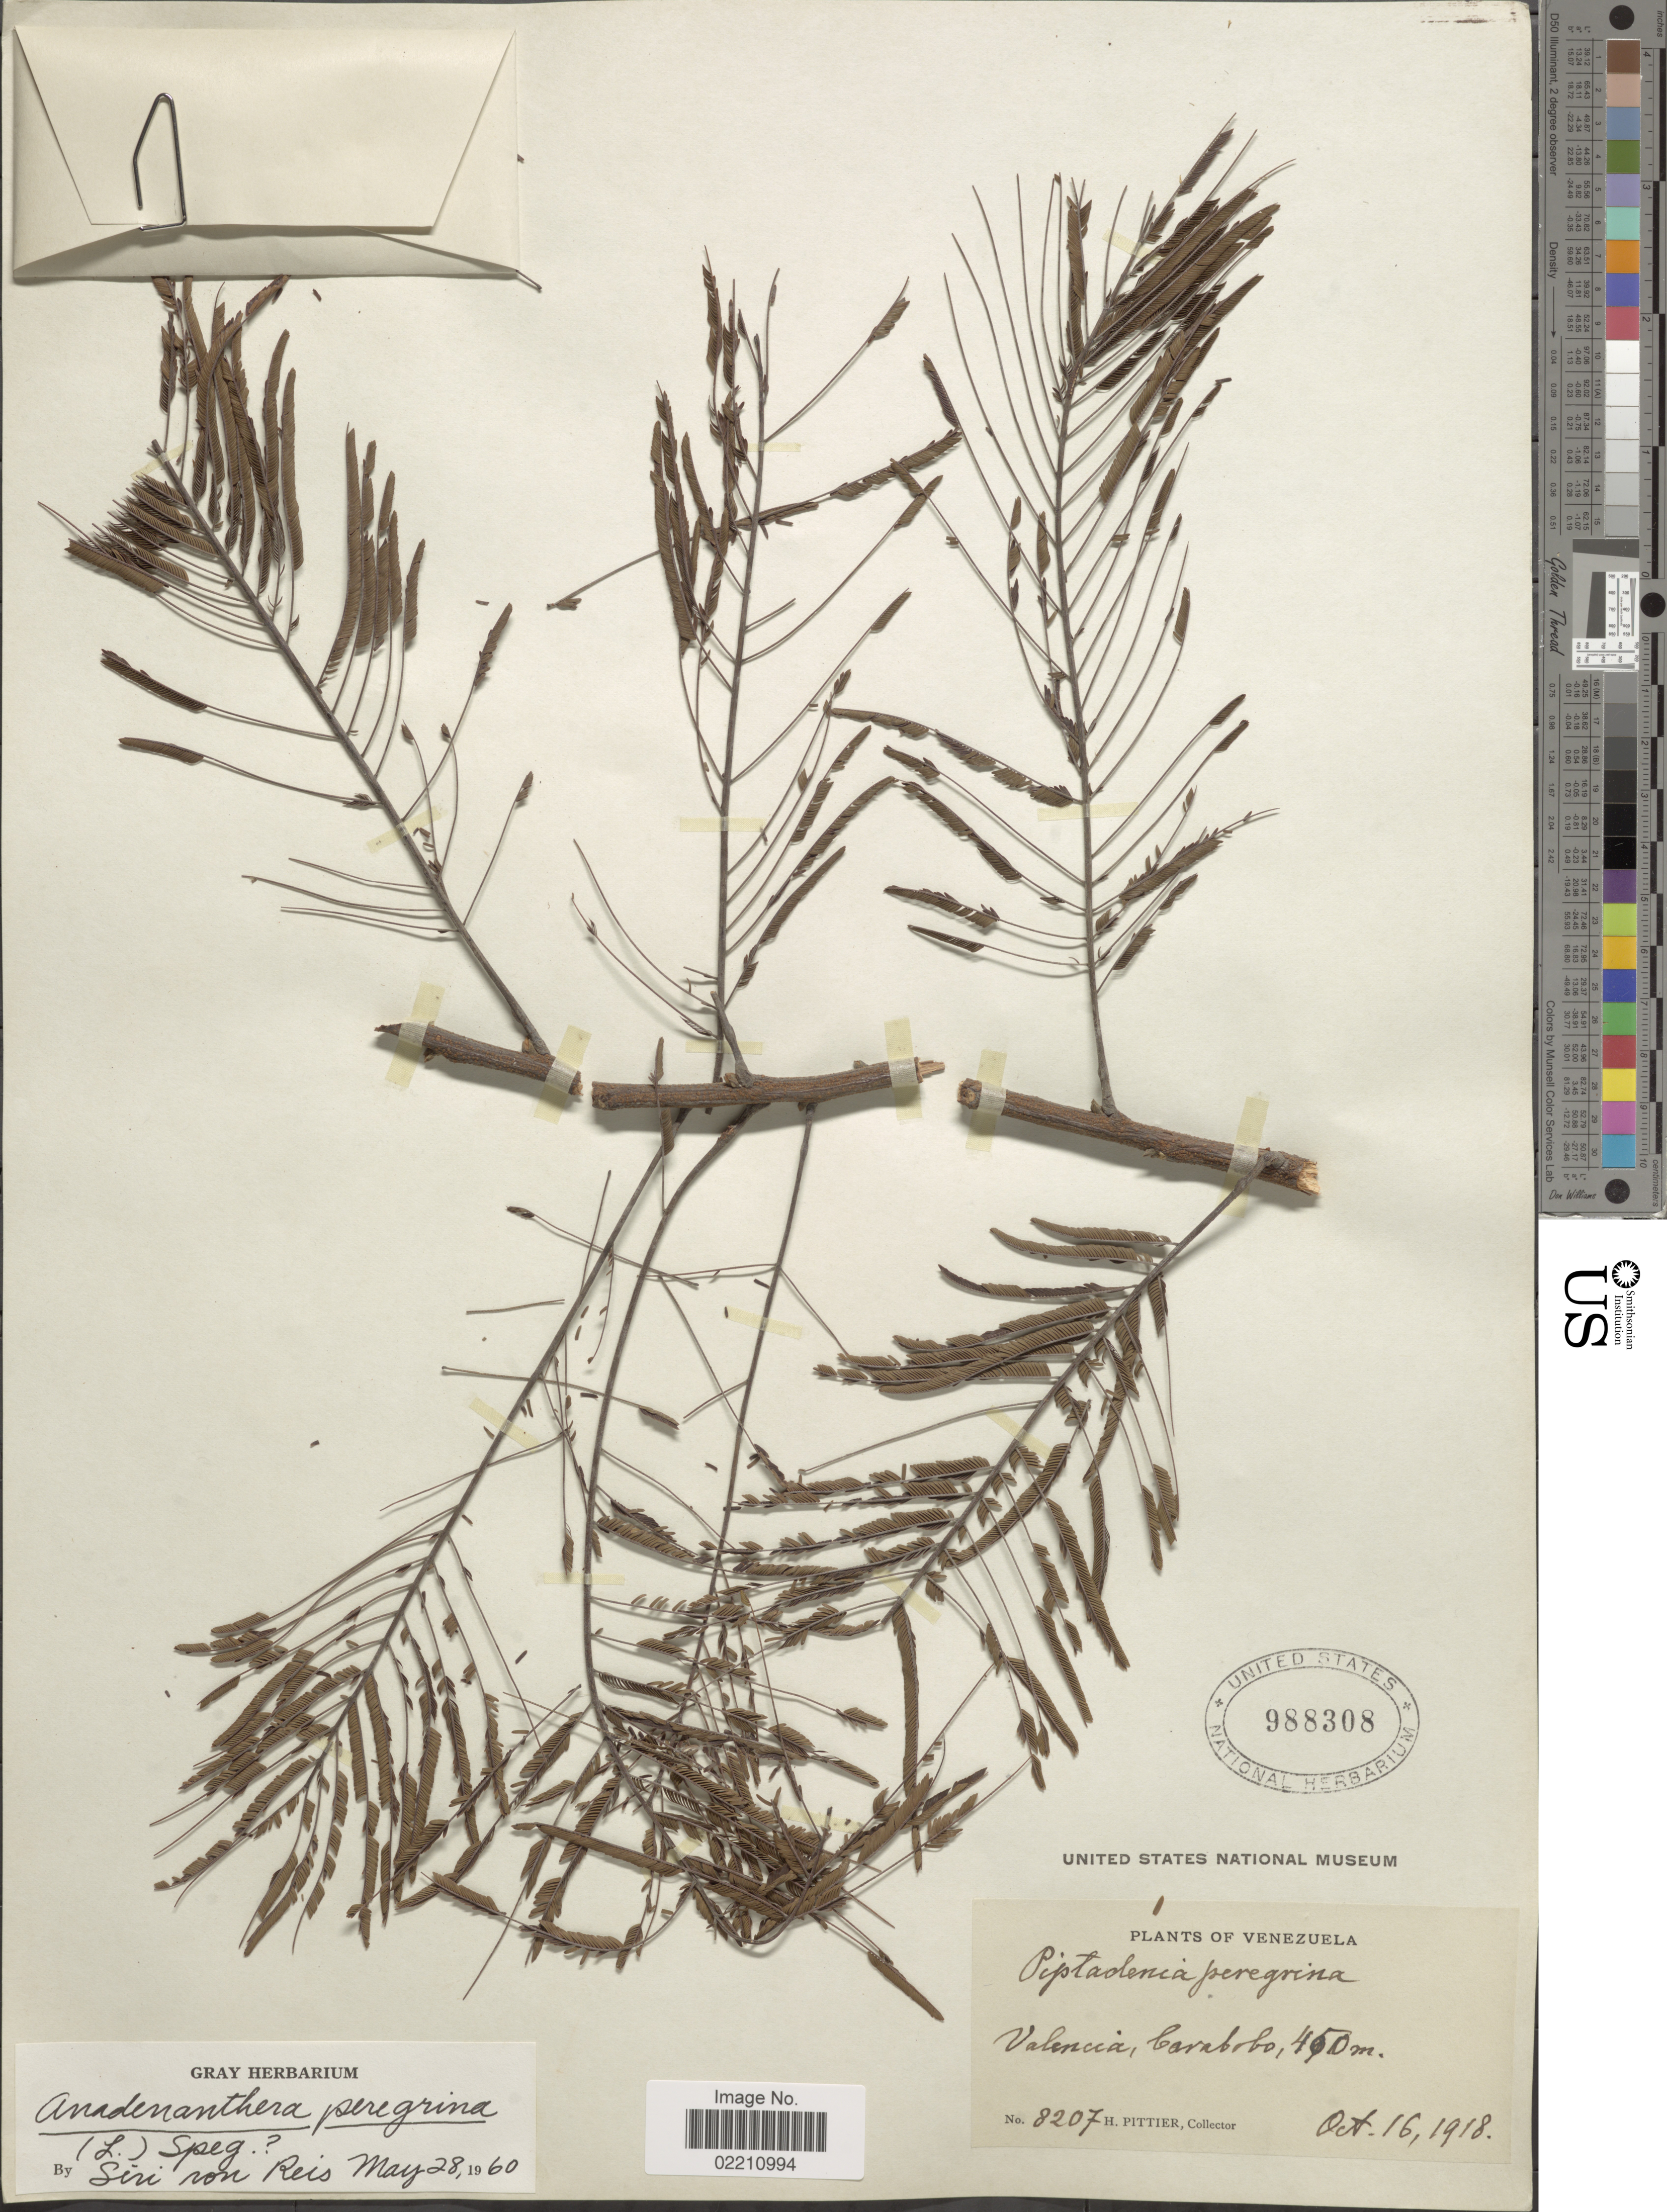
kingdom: Plantae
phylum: Tracheophyta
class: Magnoliopsida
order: Fabales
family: Fabaceae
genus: Anadenanthera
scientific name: Anadenanthera peregrina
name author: (L.) Speg.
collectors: H. F. Pittier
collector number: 8207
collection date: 1918-10-16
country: Venezuela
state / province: Carabobo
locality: Valencia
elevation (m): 450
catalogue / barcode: US 988308